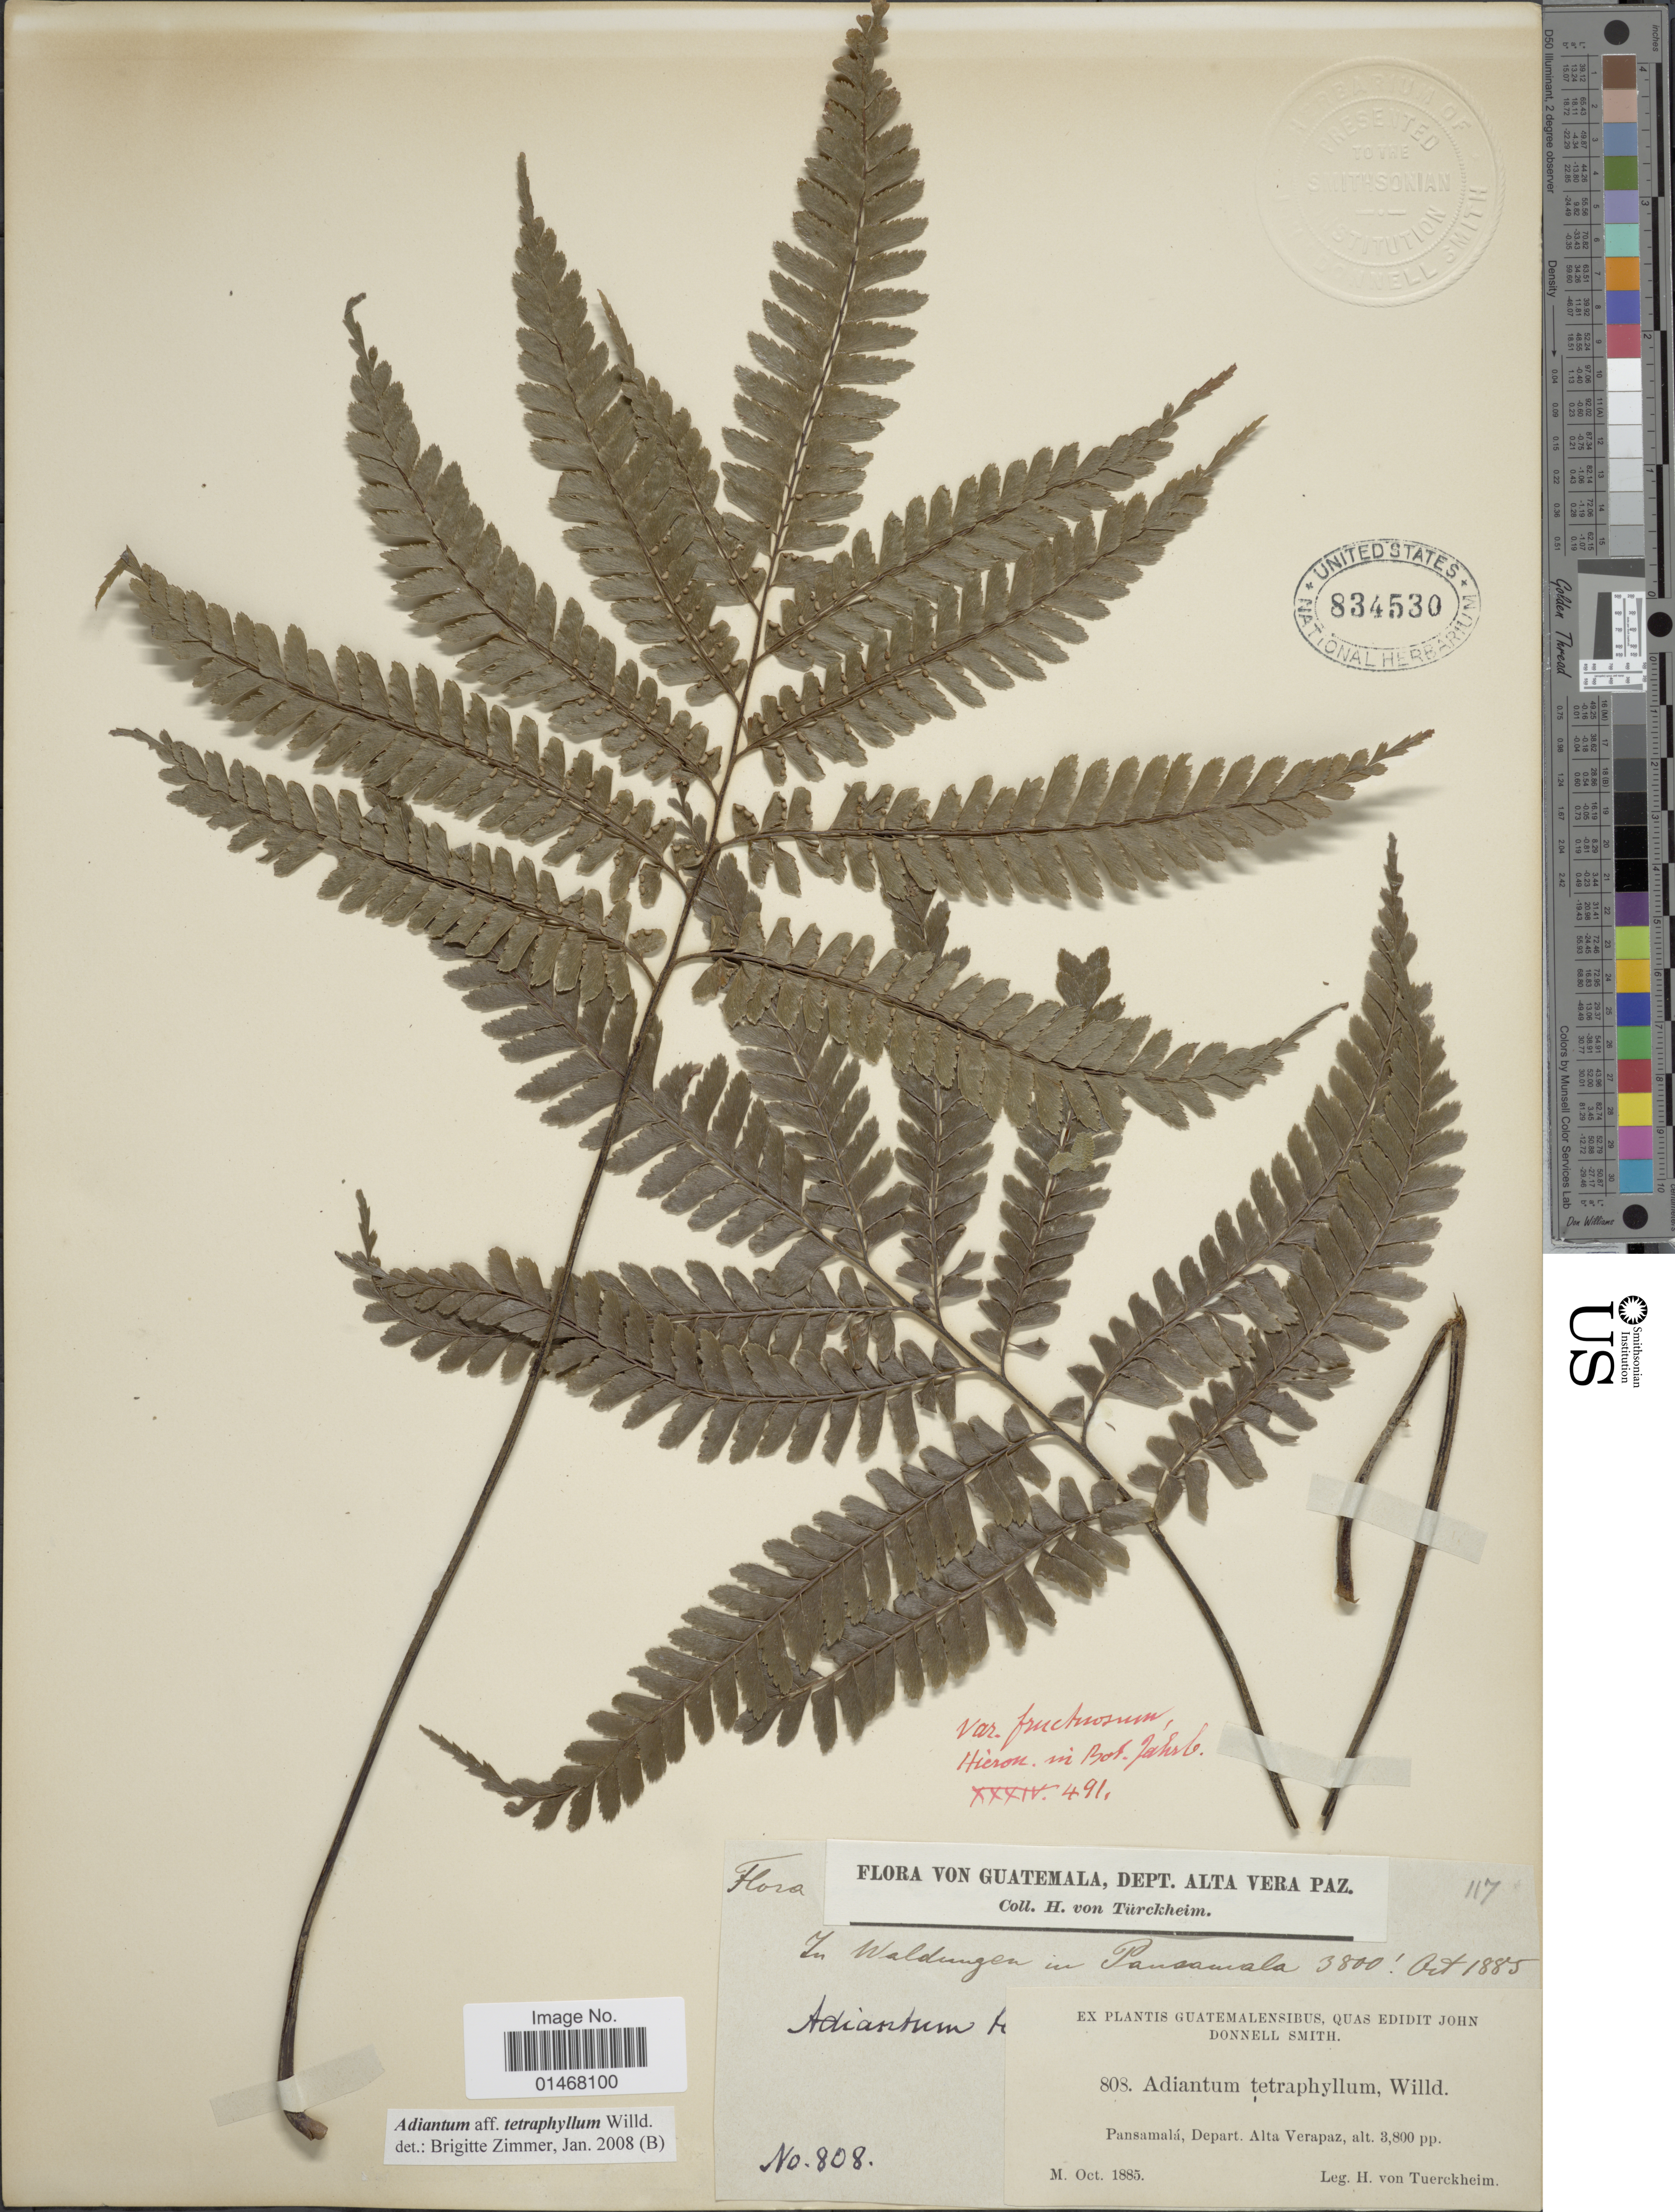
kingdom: Plantae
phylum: Tracheophyta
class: Polypodiopsida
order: Polypodiales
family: Pteridaceae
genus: Adiantum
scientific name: Adiantum tetraphyllum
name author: Humb. & Bonpl. ex Willd.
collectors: H. von Türckheim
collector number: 808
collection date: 1885-10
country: Guatemala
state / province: Alta Verapaz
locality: Pansamalá, Depart. Alta Verapaz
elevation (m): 1158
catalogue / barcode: US 834530